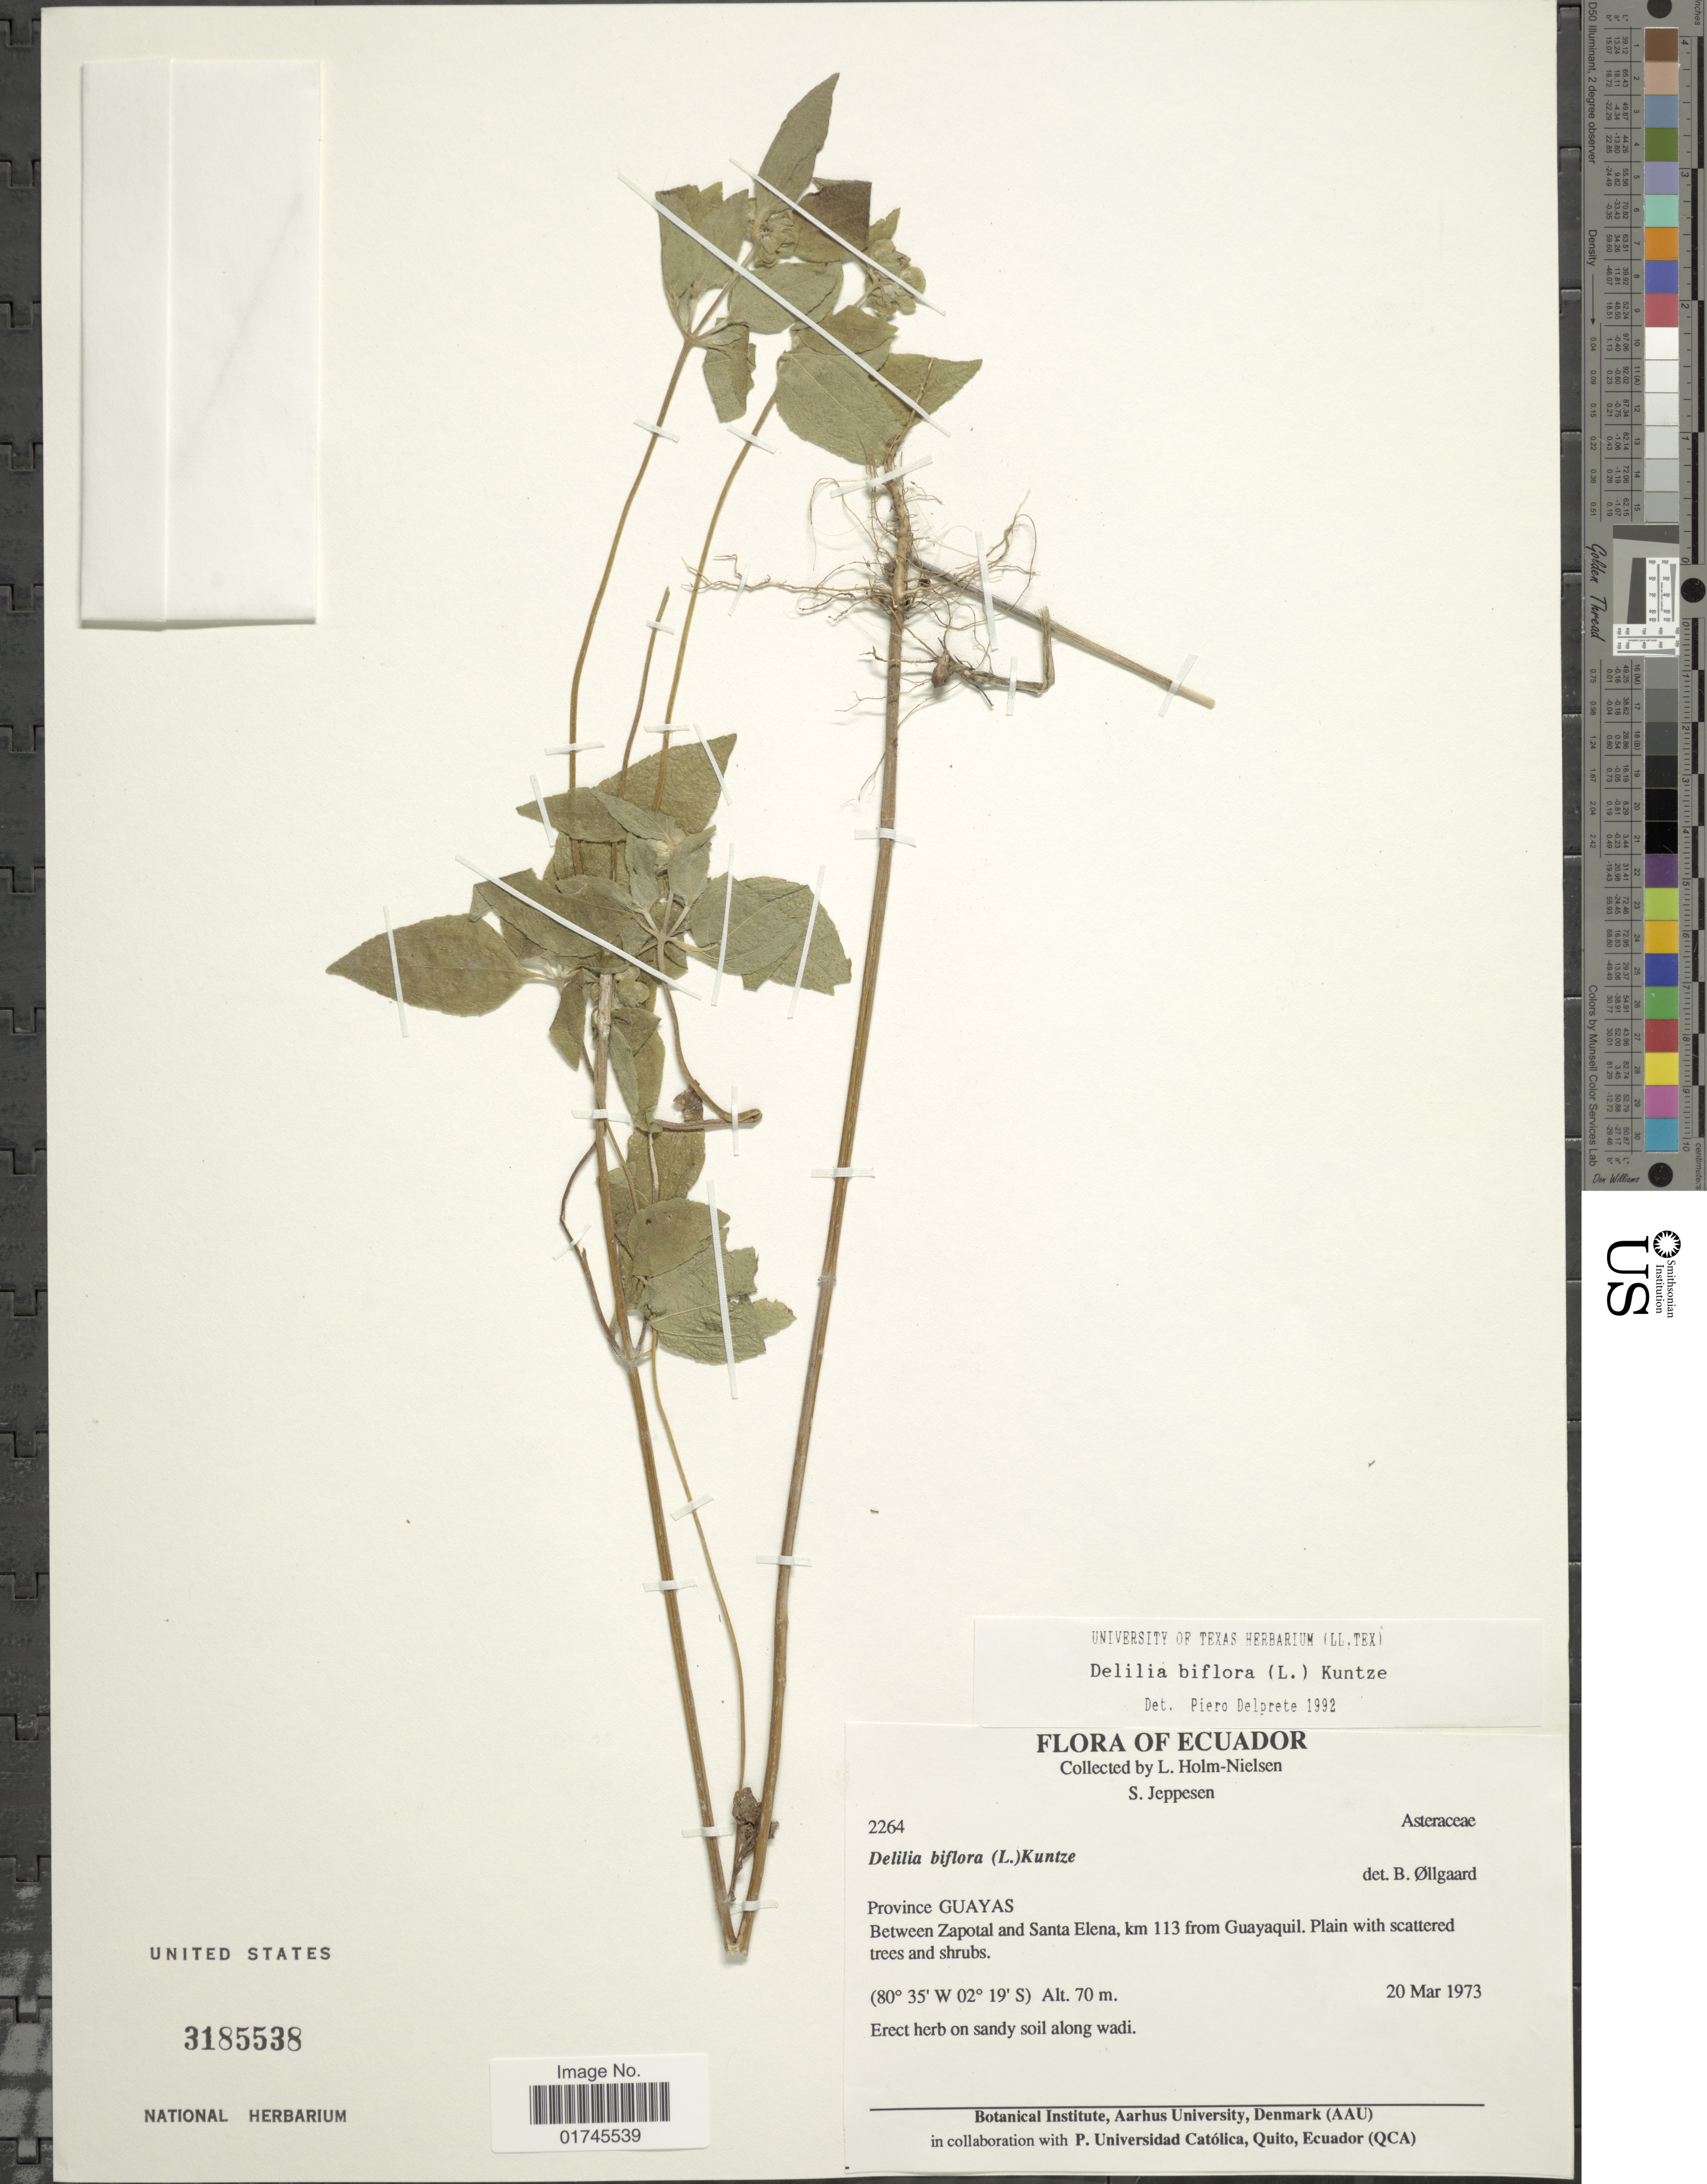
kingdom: Plantae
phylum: Tracheophyta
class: Magnoliopsida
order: Asterales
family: Asteraceae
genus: Delilia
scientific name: Delilia biflora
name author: (L.) Kuntze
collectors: L. B. Holm-Nielsen & S. Jeppesen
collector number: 2264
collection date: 1973-03-20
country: Ecuador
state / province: Guayas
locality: Between Zapotal and Santa Elena, km 113 from Guayaquil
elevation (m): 70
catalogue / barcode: US 3185538